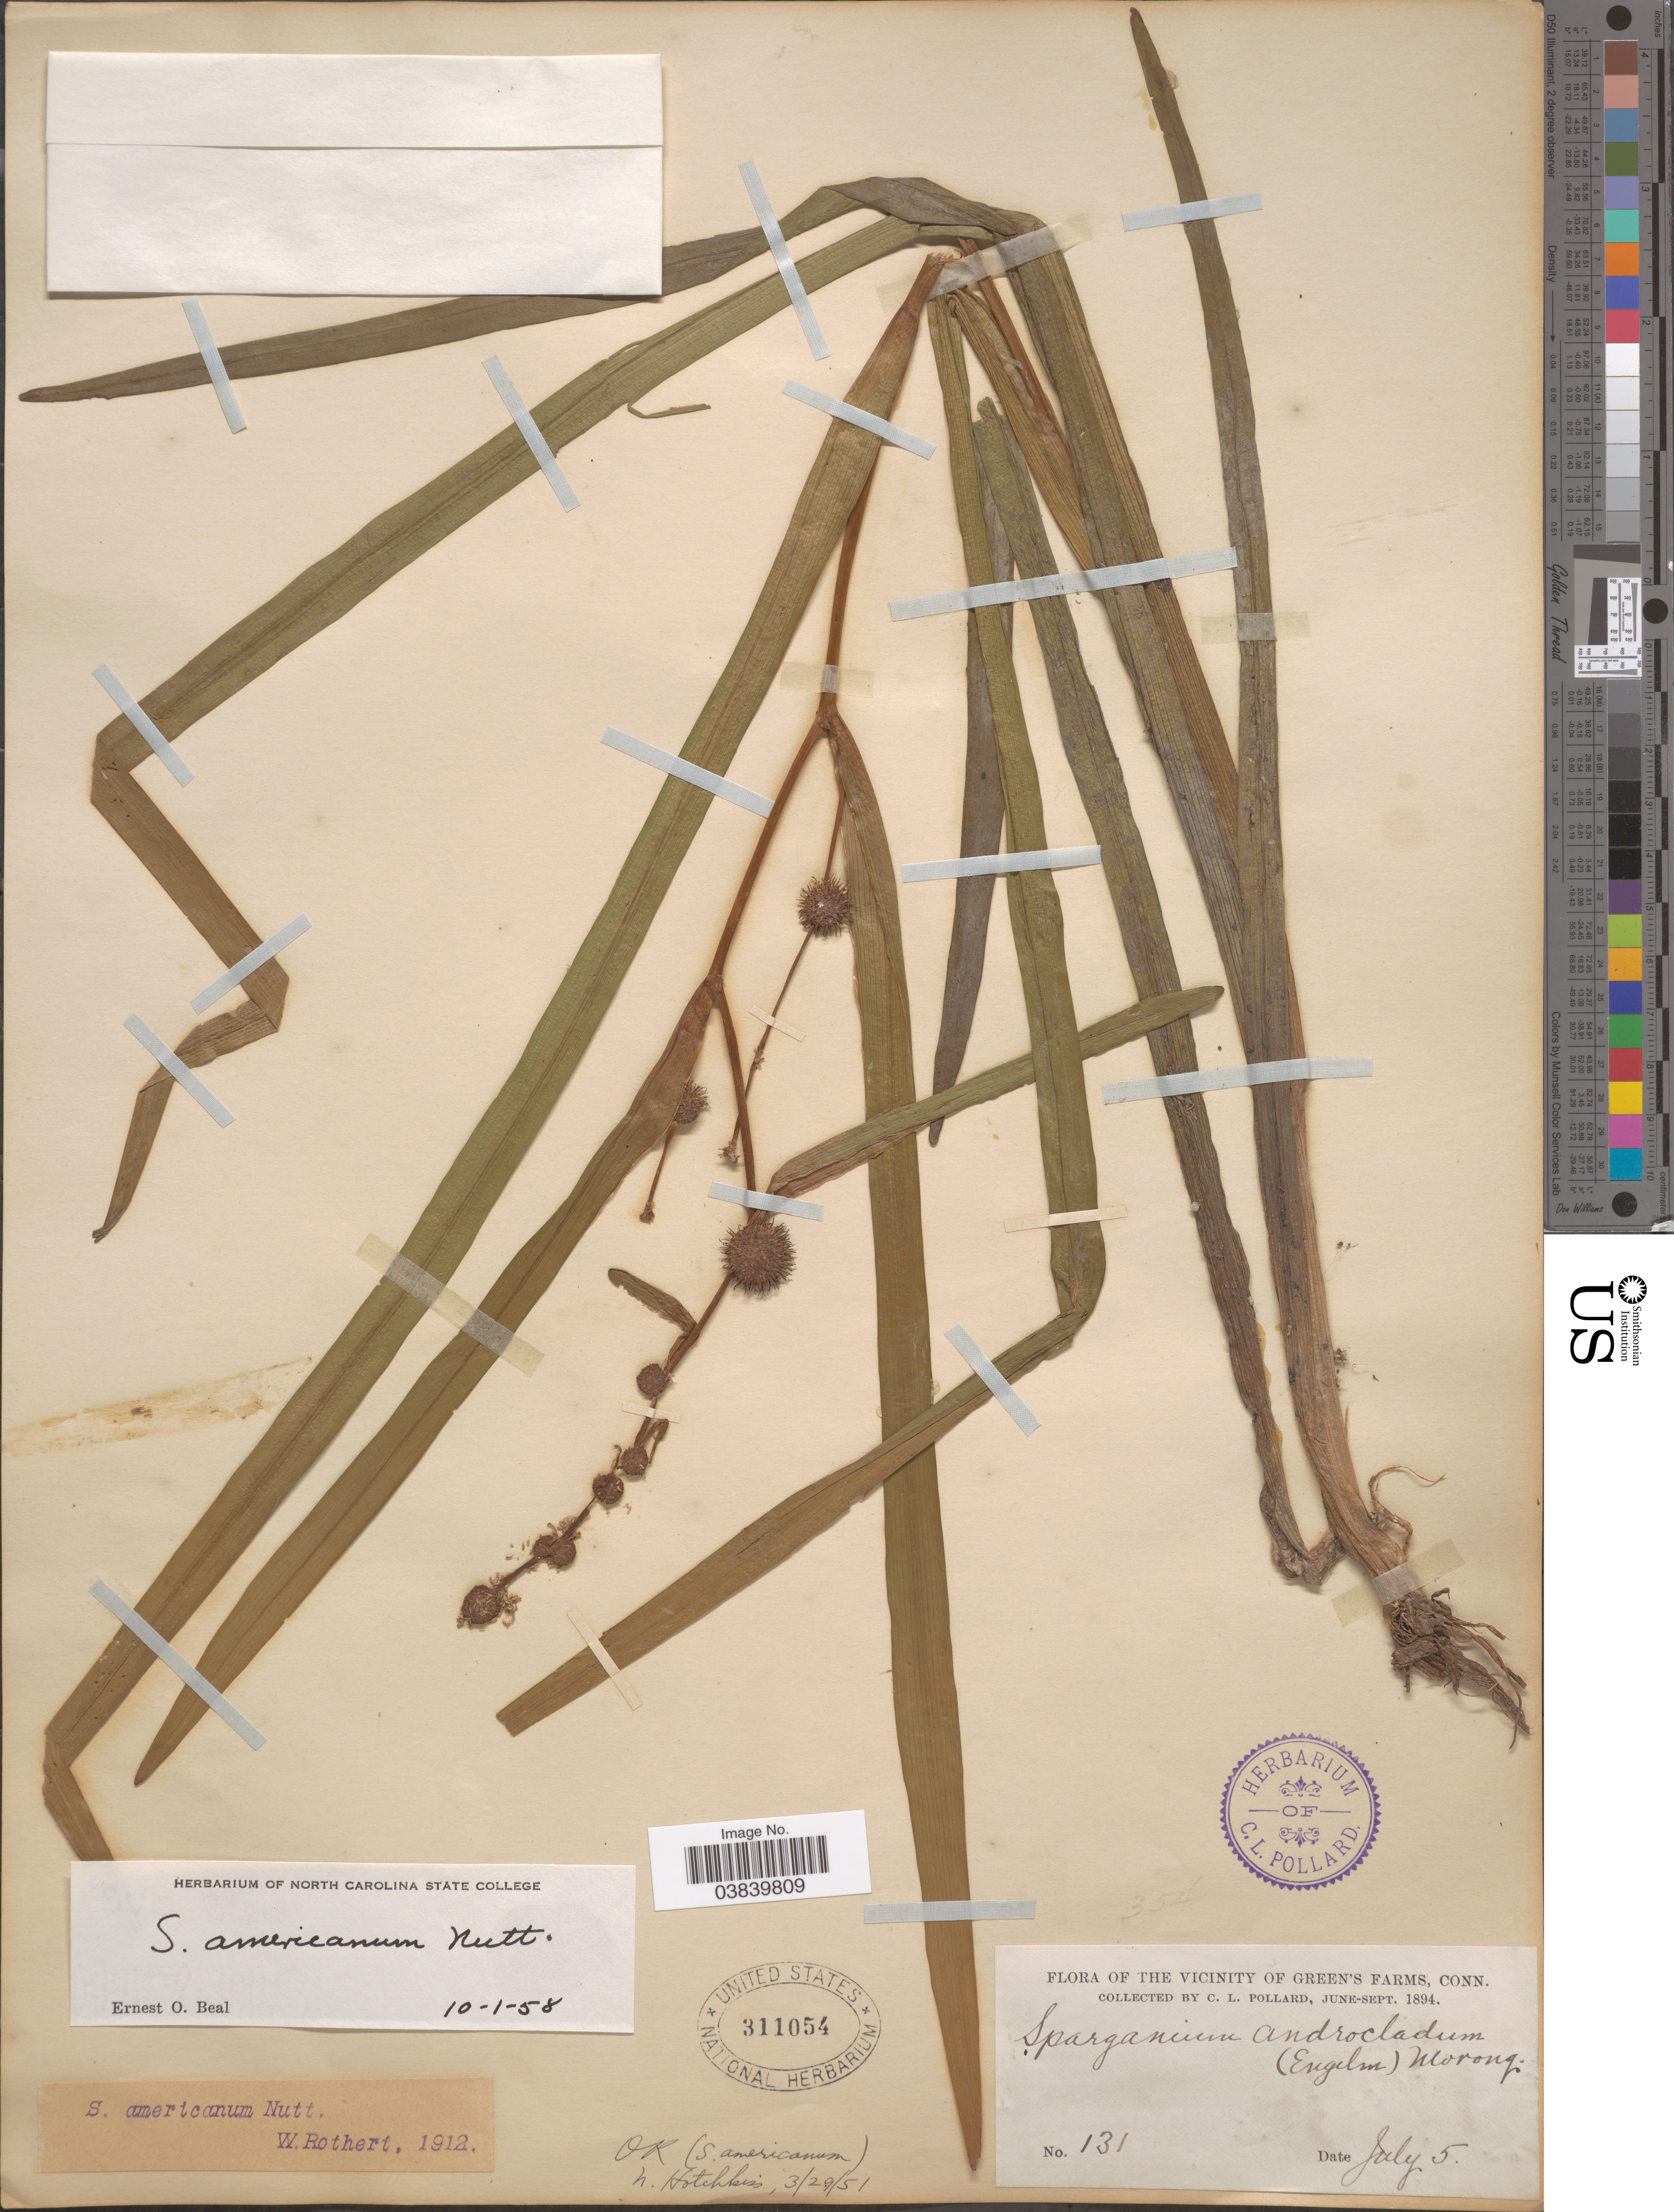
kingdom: Plantae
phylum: Tracheophyta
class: Liliopsida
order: Poales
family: Typhaceae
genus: Sparganium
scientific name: Sparganium americanum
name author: Nutt.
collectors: C. L. Pollard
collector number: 131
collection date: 1894-07-05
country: United States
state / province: Connecticut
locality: The vicinity of Green's Farms, Conn.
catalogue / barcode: US 311054